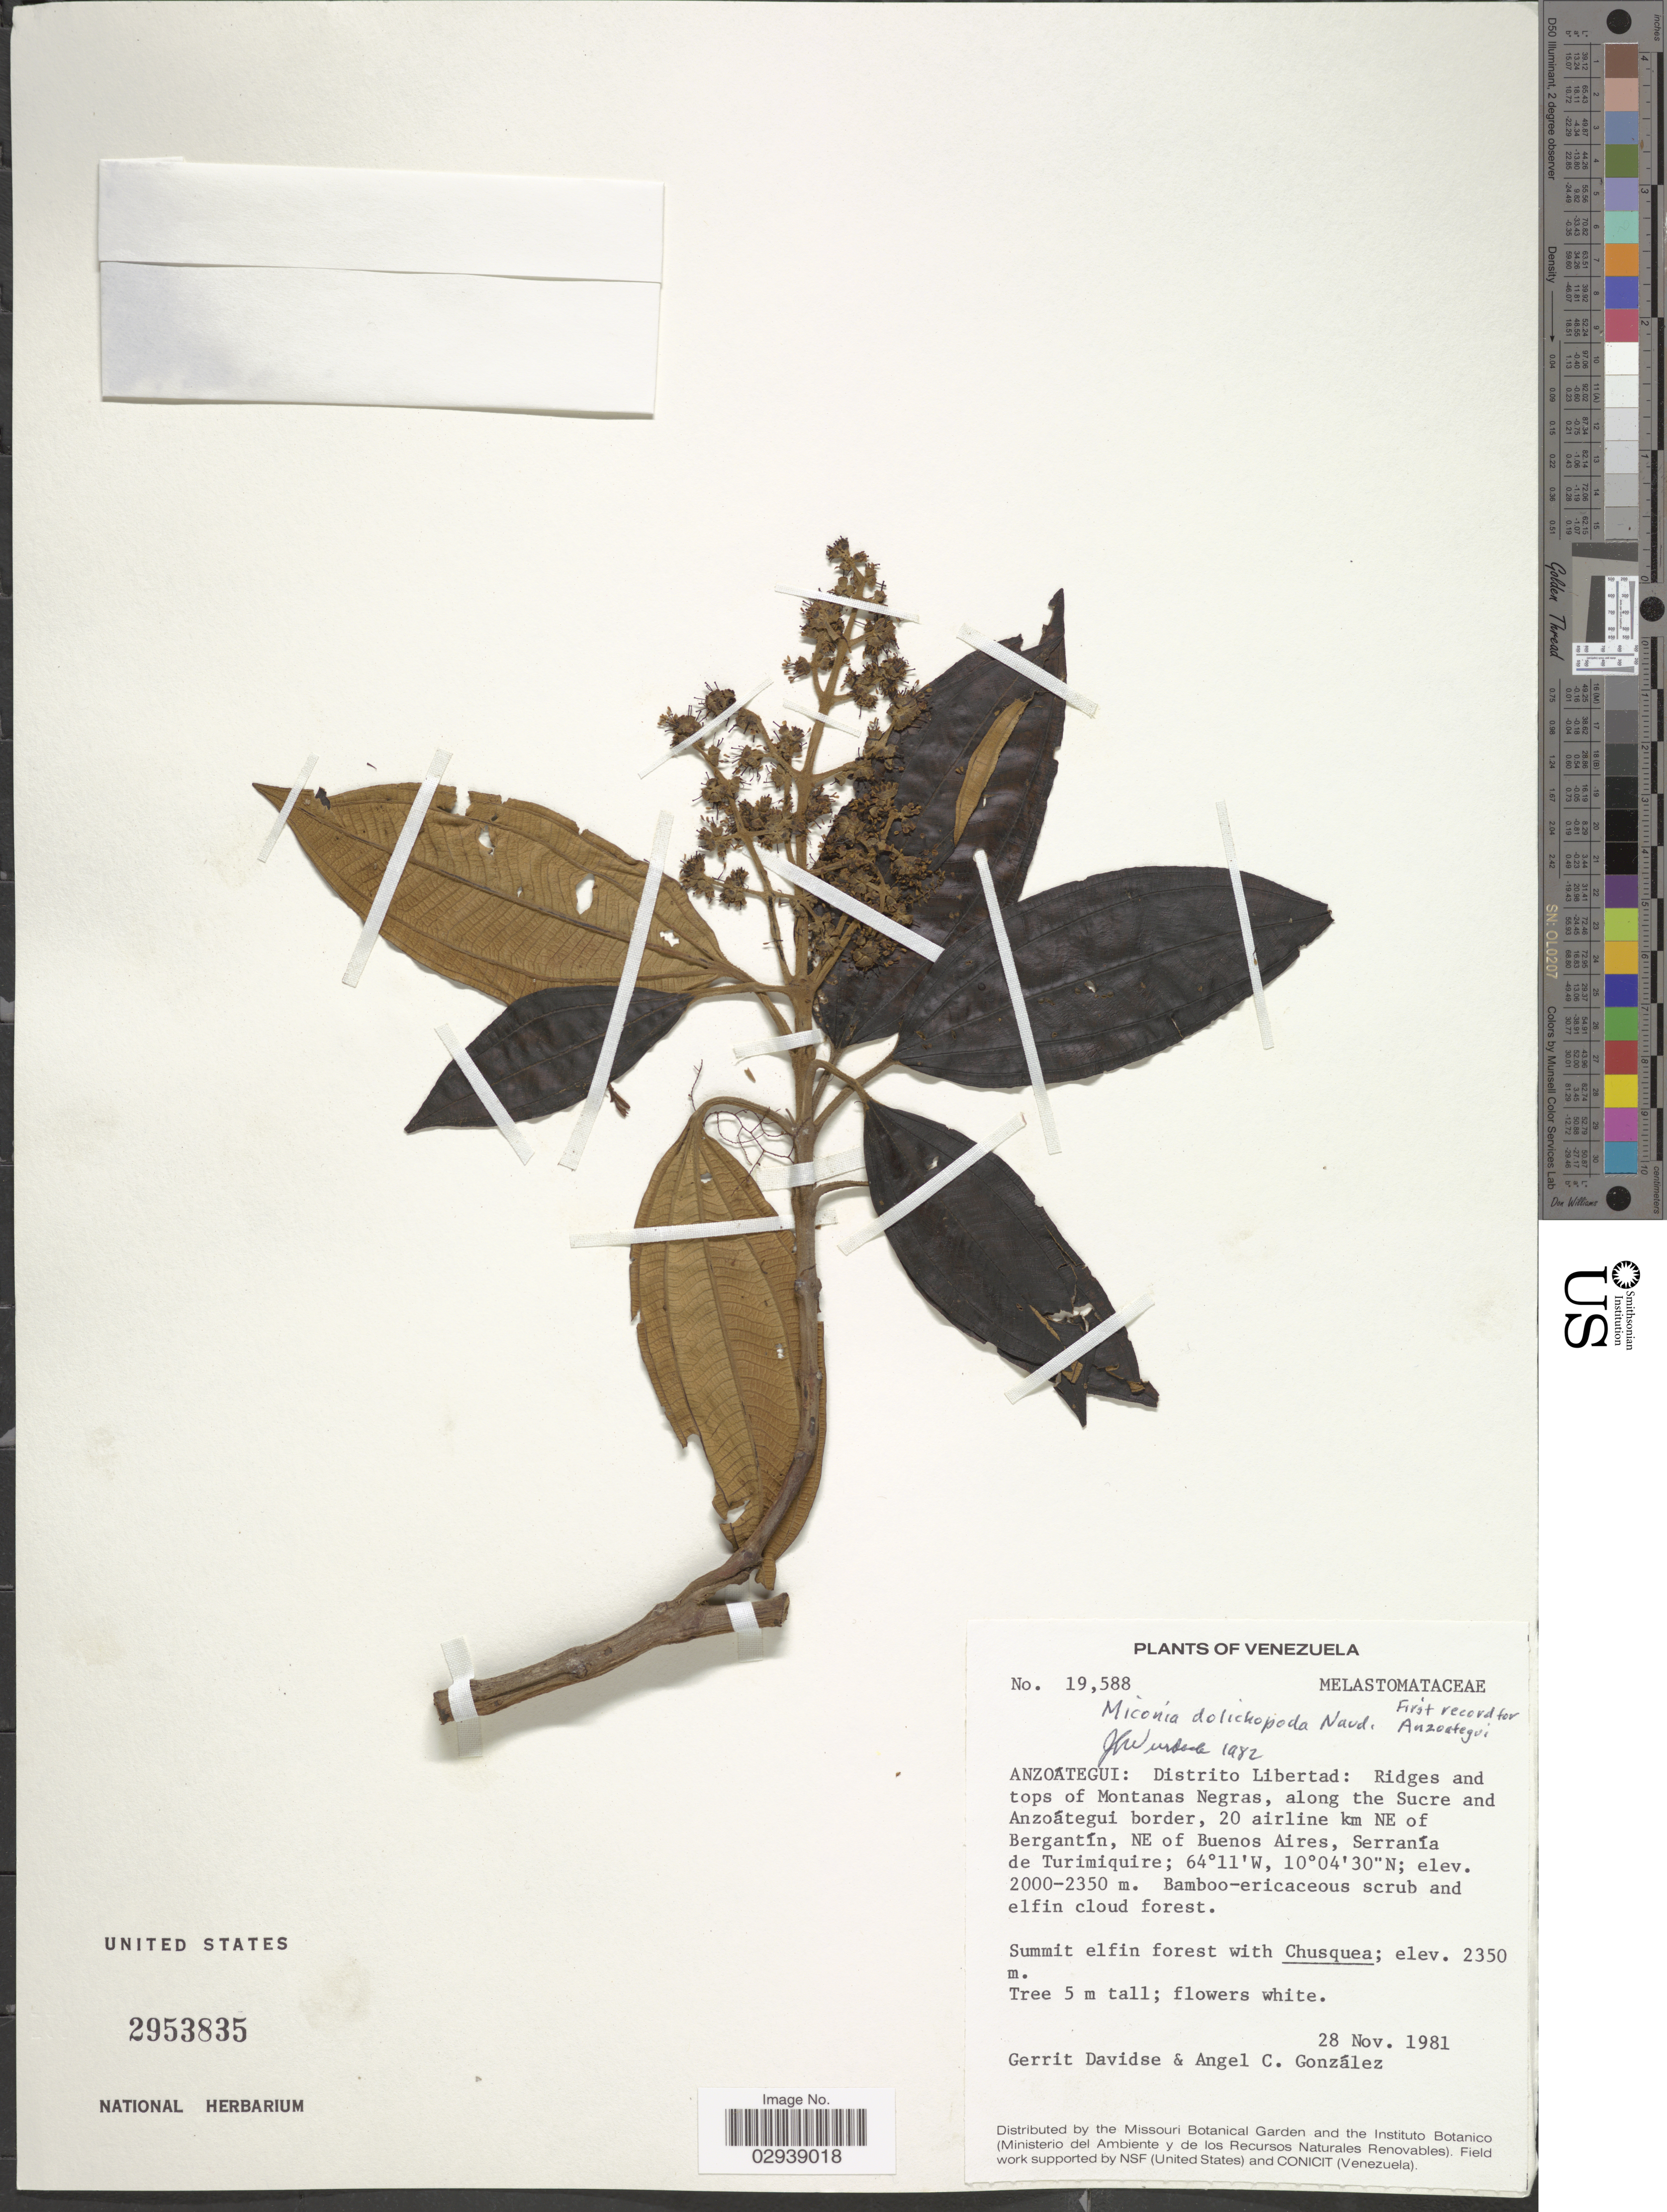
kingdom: Plantae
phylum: Tracheophyta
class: Magnoliopsida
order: Myrtales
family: Melastomataceae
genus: Miconia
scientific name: Miconia dolichopoda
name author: Naudin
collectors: G. Davidse & A. C. González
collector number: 19588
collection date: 1981-11-28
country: Venezuela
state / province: Anzoategui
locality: Distrito Libertad: Ridges and tops of Montanas Negras, along the Sucre and Anoátegui border, 20 airline km NE of Bergantín, NE of Beunos Aires, Serranía de Turimiquire.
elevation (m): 2000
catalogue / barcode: US 2953835